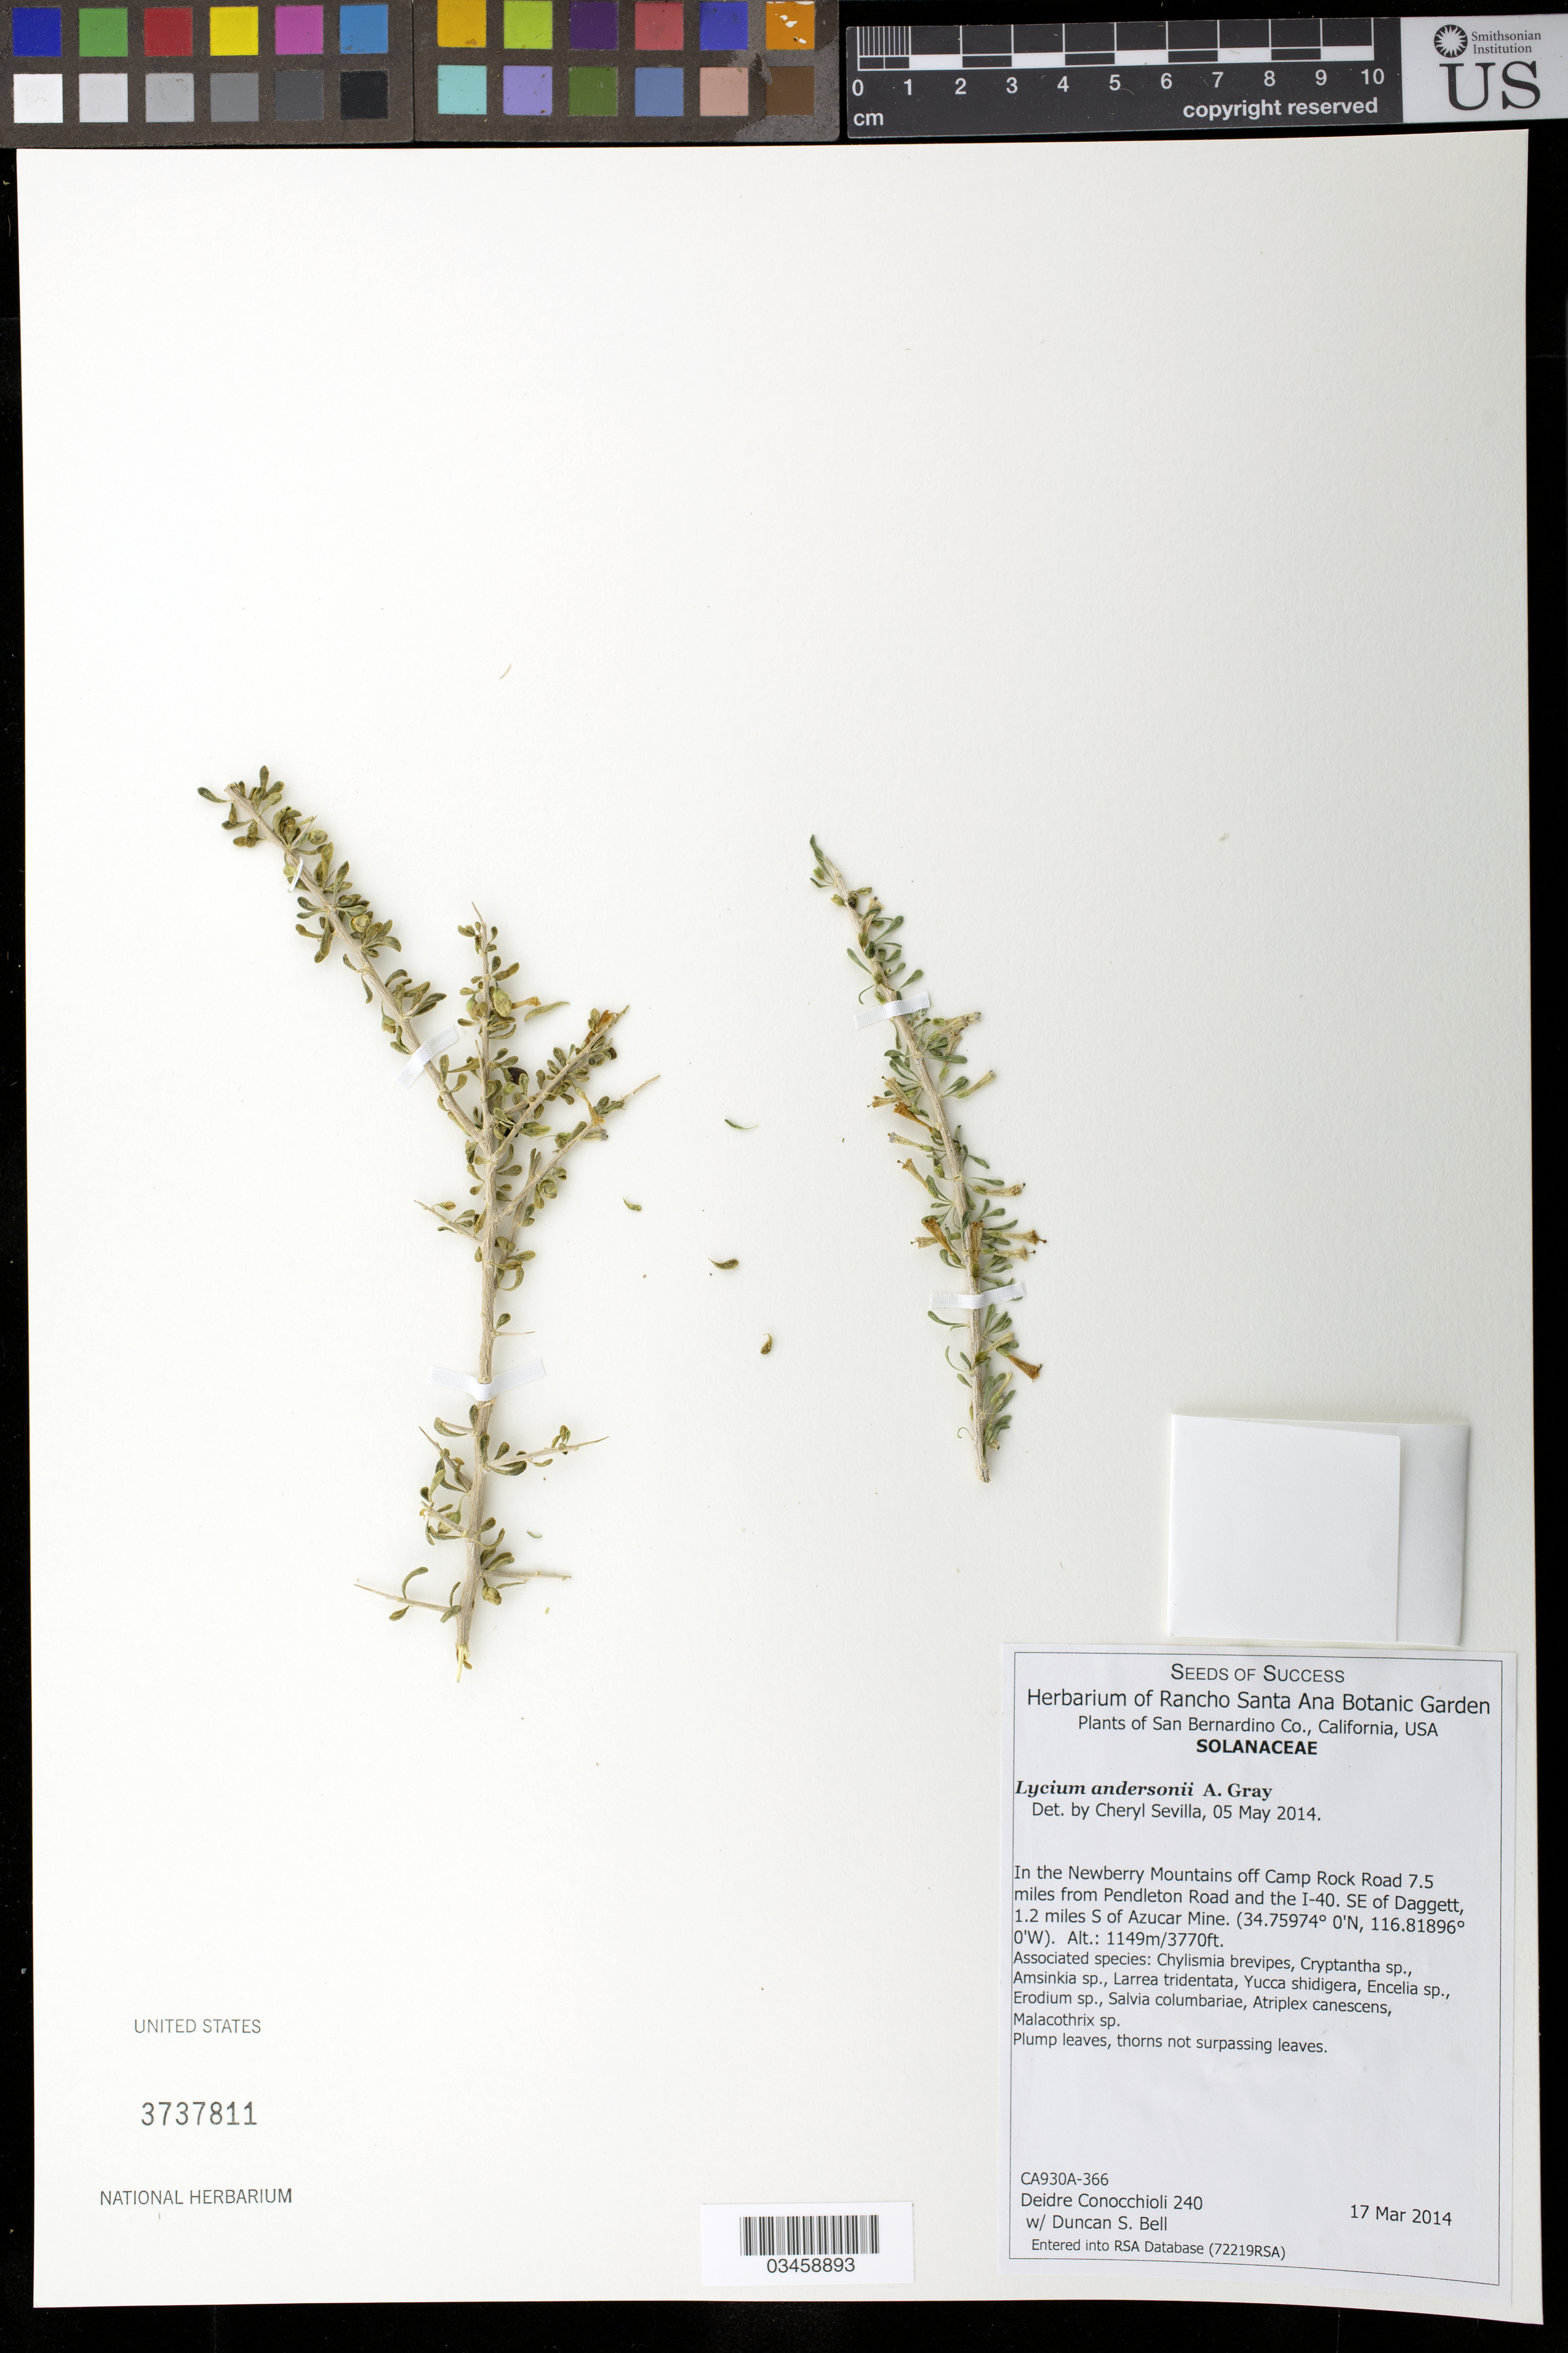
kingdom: Plantae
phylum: Tracheophyta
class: Magnoliopsida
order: Solanales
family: Solanaceae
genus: Lycium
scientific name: Lycium andersonii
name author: A. Gray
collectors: D. Conocchioli & D. S. Bell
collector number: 240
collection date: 2014-03-17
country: United States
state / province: California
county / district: San Bernardino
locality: In the Newberry Mts off Camp Rock Road 7.5 mi. from Pendleton Road and the I-40. SE of Daggett, 1.2 mi. S of Azucar Mine.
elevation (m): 1149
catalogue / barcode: US 3737811